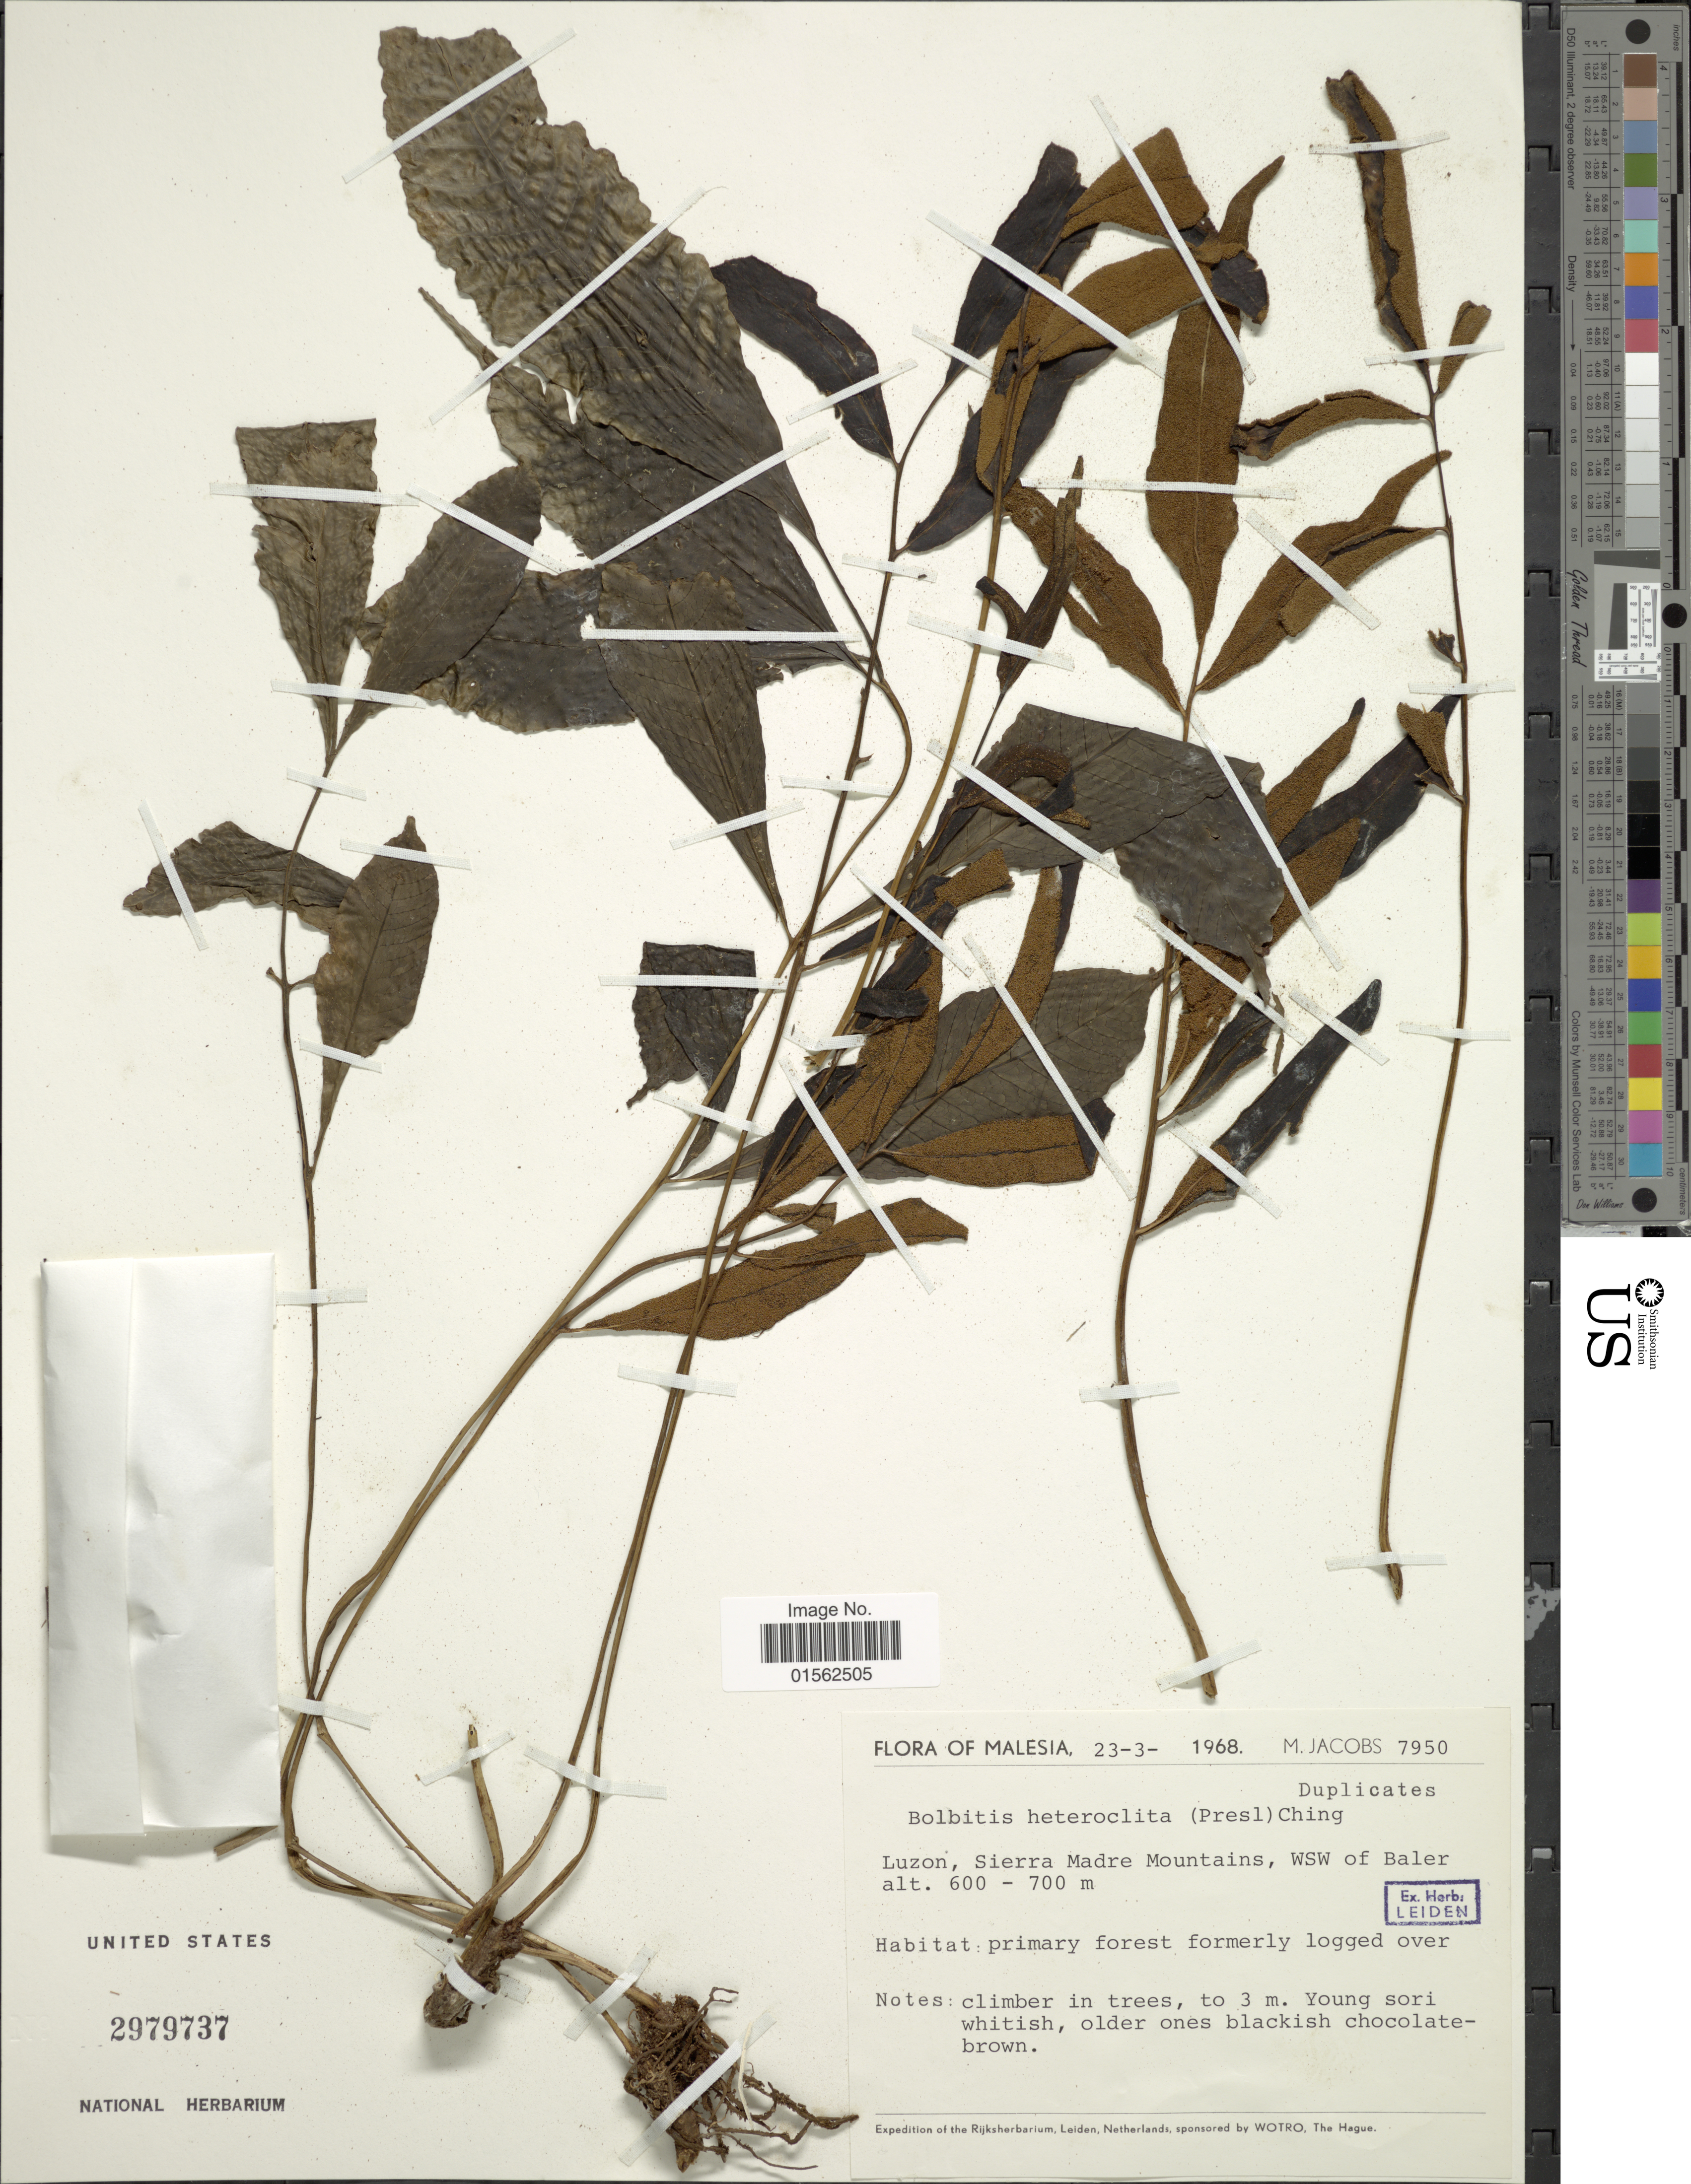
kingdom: Plantae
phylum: Tracheophyta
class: Polypodiopsida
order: Polypodiales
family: Dryopteridaceae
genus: Bolbitis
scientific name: Bolbitis heteroclita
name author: (C. Presl) Ching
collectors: M. Jacobs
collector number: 7950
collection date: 1968-03-23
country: Philippines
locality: Malesia, Luzon, Sierra Madre Mountains, WSW of Baler, climber in trees, to 3 m. Young sori whitish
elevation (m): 600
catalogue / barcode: US 2979737